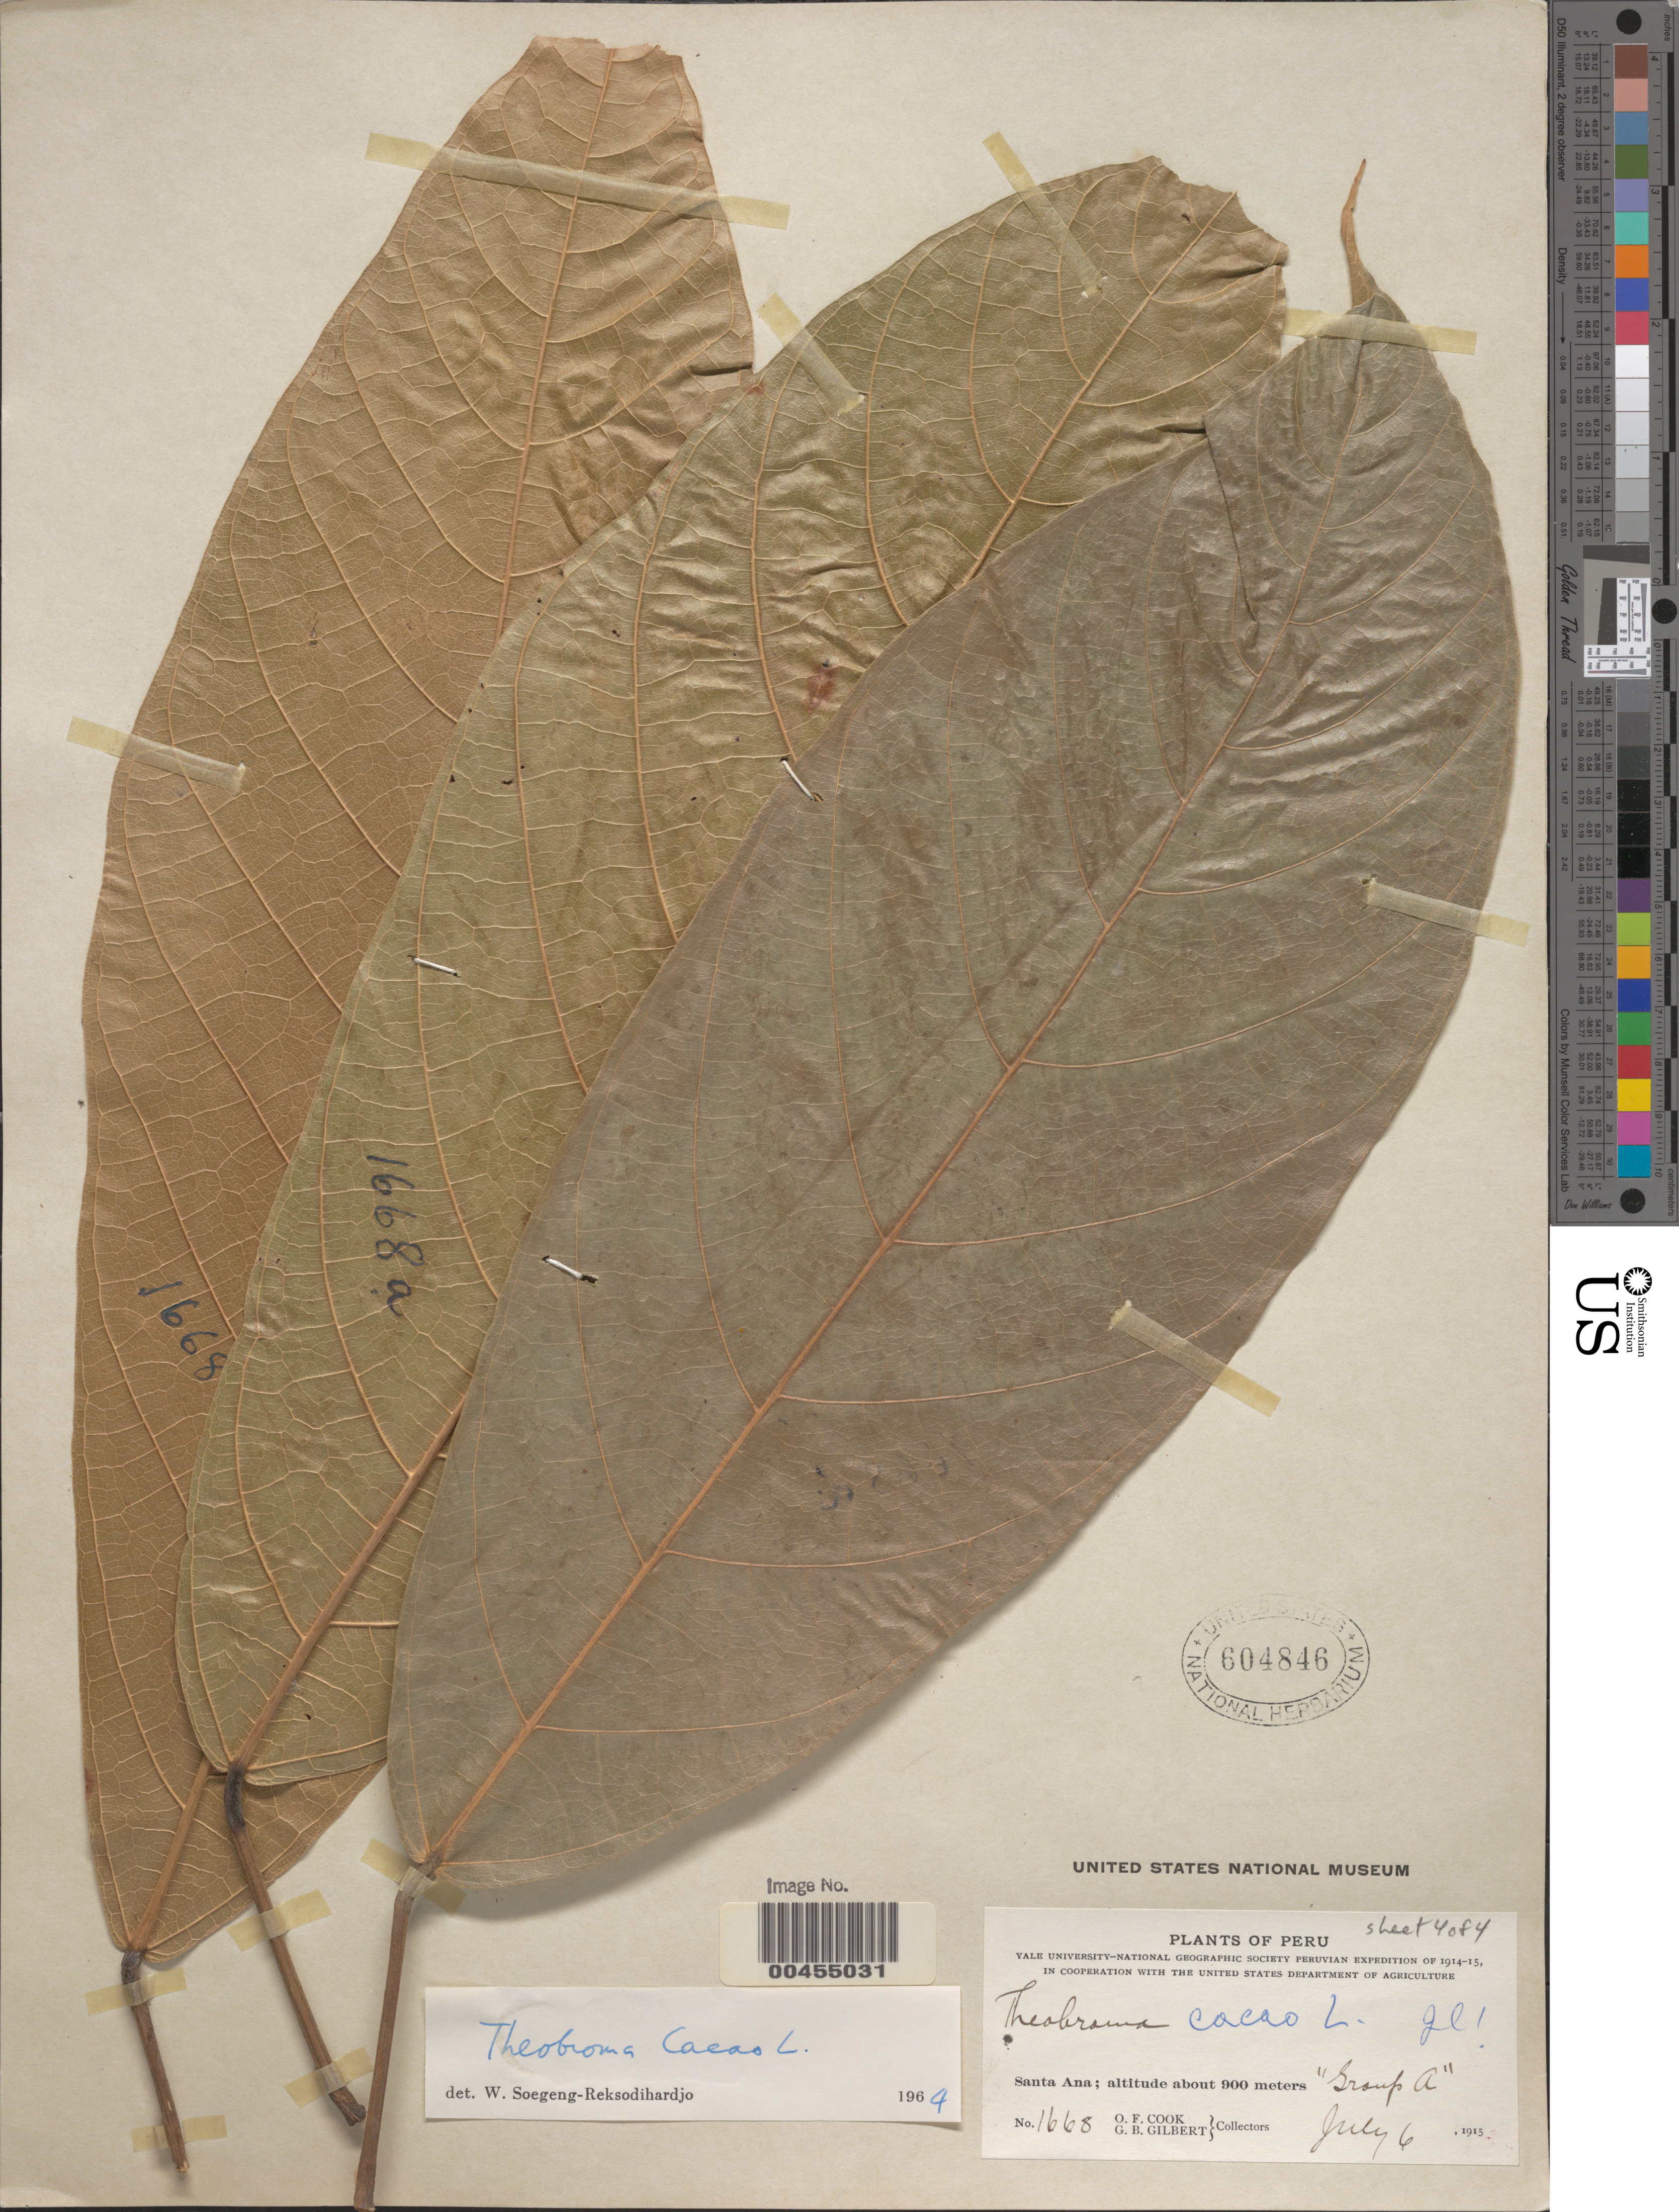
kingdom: Plantae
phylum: Tracheophyta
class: Magnoliopsida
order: Malvales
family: Malvaceae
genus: Theobroma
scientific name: Theobroma cacao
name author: L.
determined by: Soegeng-Reksodihardjo, W.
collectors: O. F. Cook & G. B. Gilbert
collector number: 1668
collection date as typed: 06 Jul 1915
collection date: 1915-07-06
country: Peru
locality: Santa Ana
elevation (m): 900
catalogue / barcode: US 604846